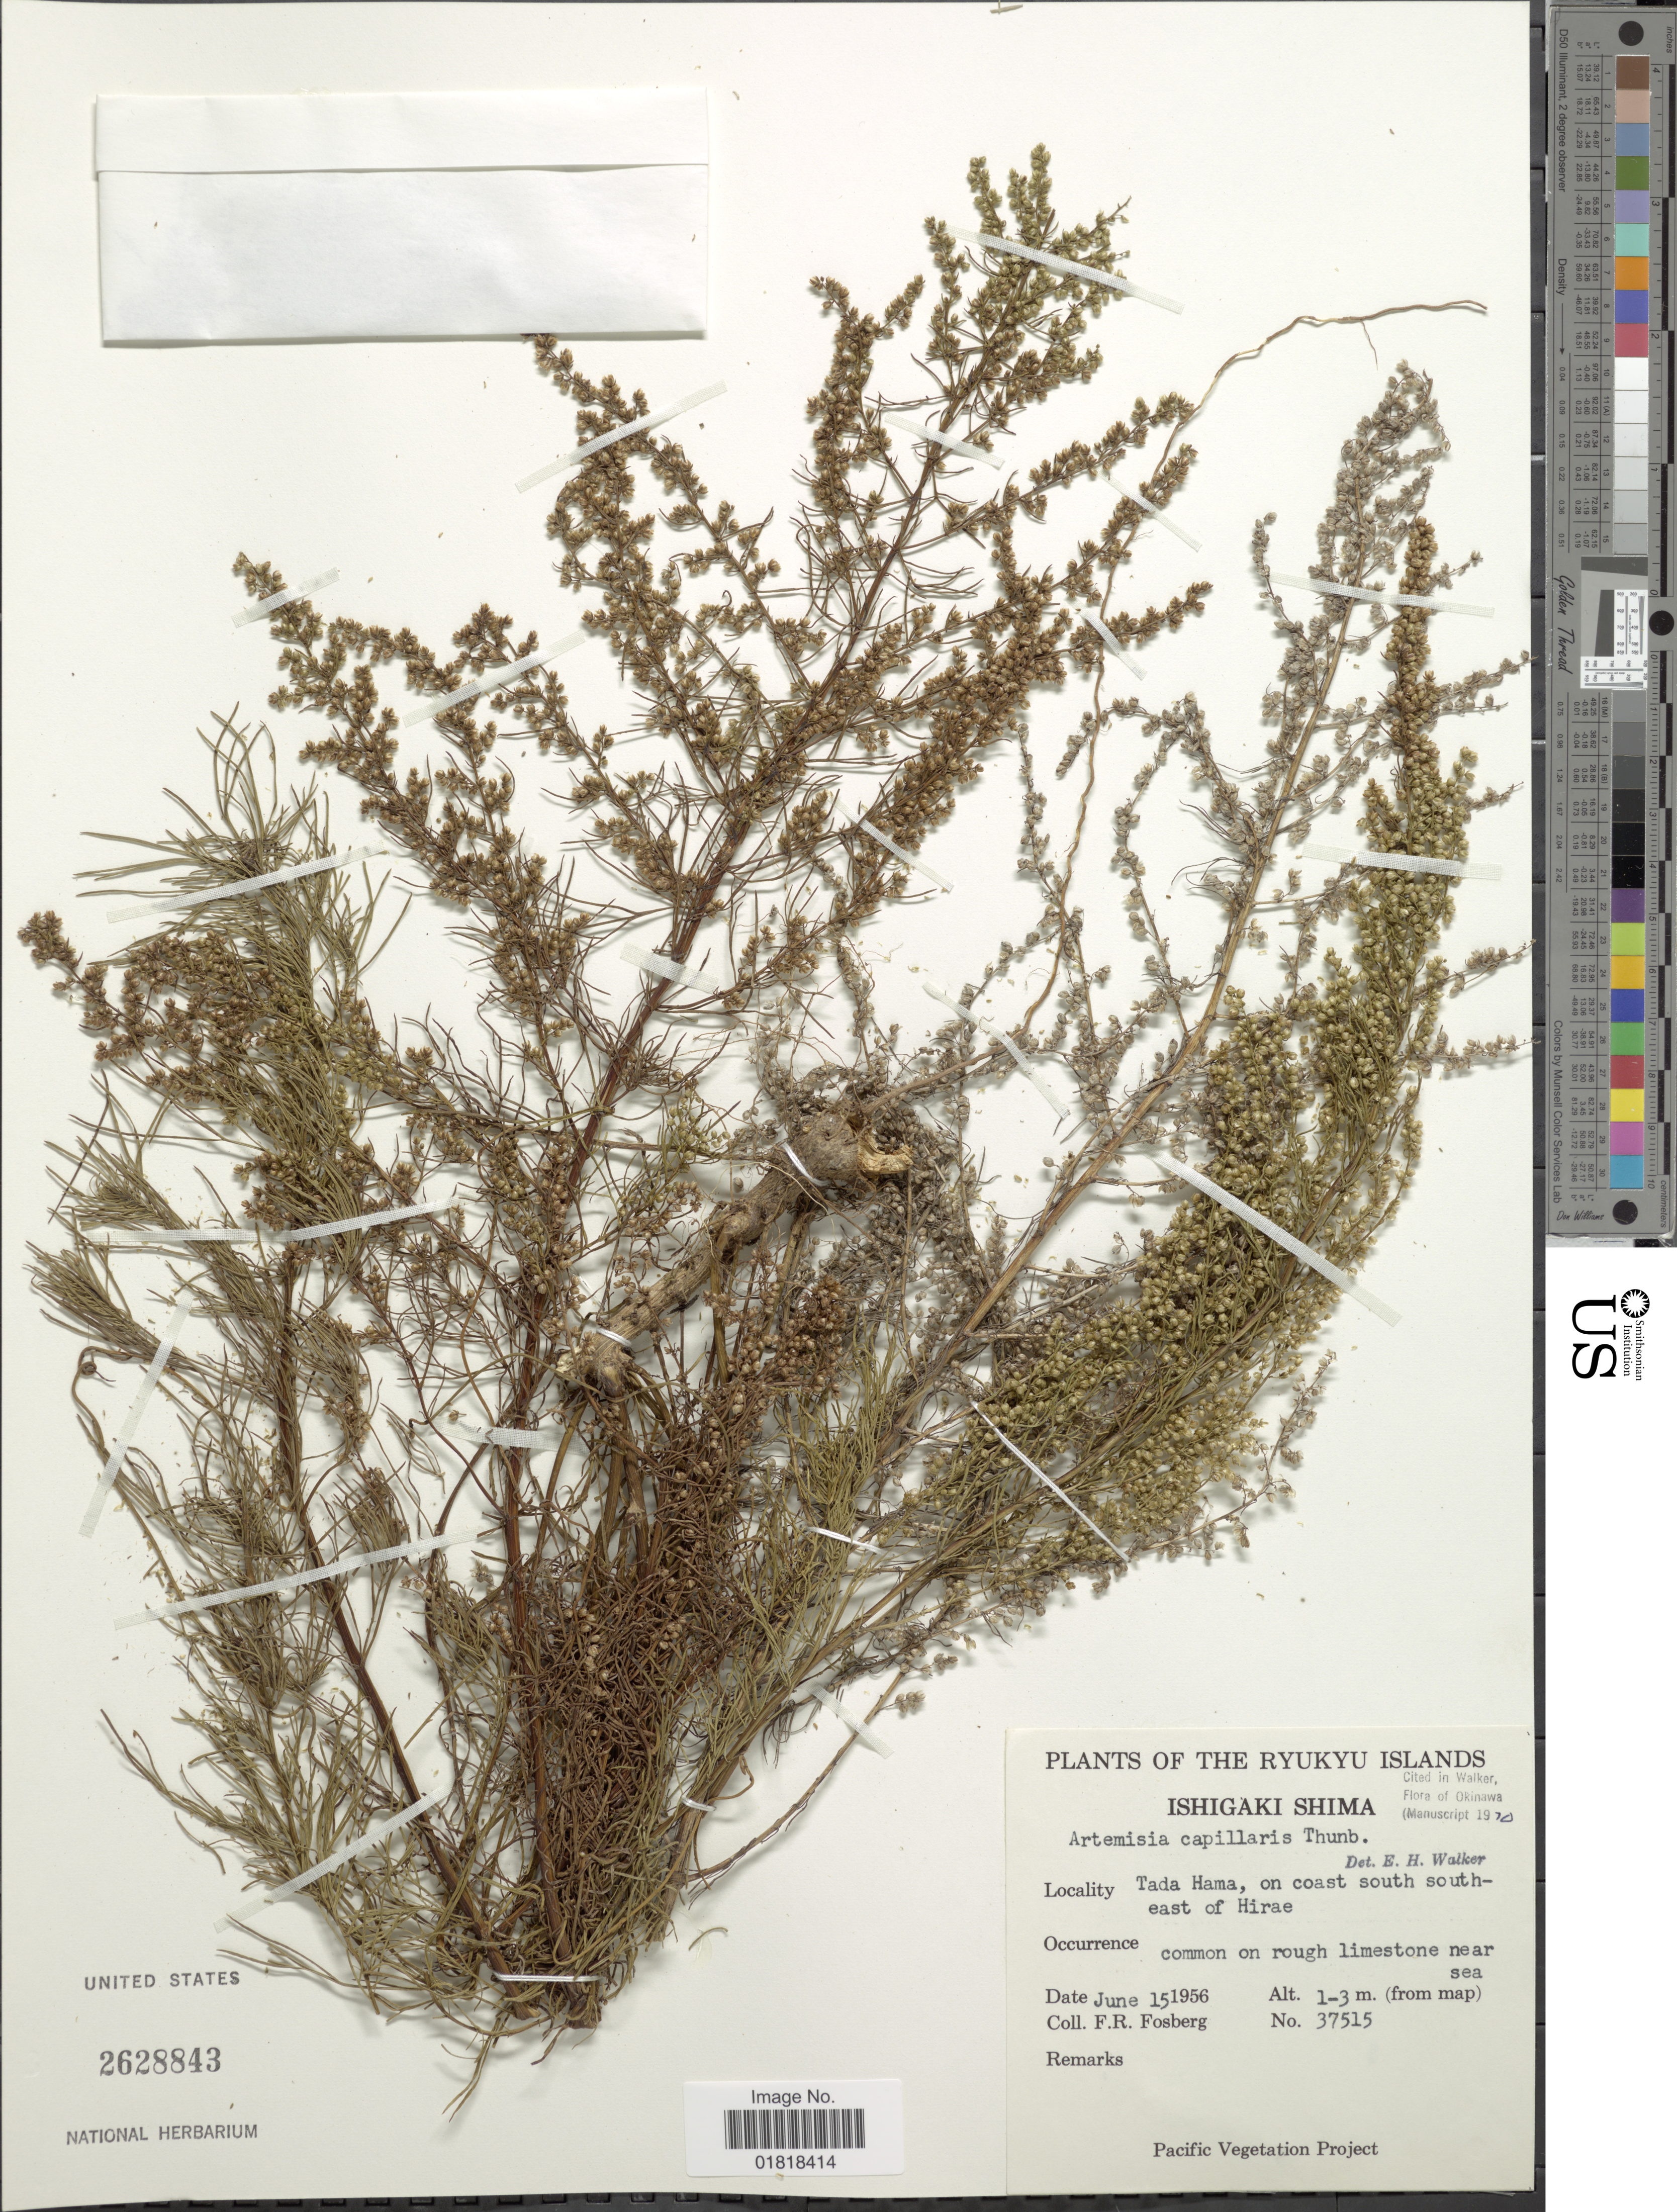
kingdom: Plantae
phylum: Tracheophyta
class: Magnoliopsida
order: Asterales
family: Asteraceae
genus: Artemisia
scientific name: Artemisia capillaris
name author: Thunb.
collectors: F. R. Fosberg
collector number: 37515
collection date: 1956-06-15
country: Japan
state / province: Okinawa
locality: The Ryukyu Islands, Ishigaki Shima, Tada Hama, on coast south south-east of Hirae, common on rough limestone near sea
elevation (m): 1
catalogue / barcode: US 2628843